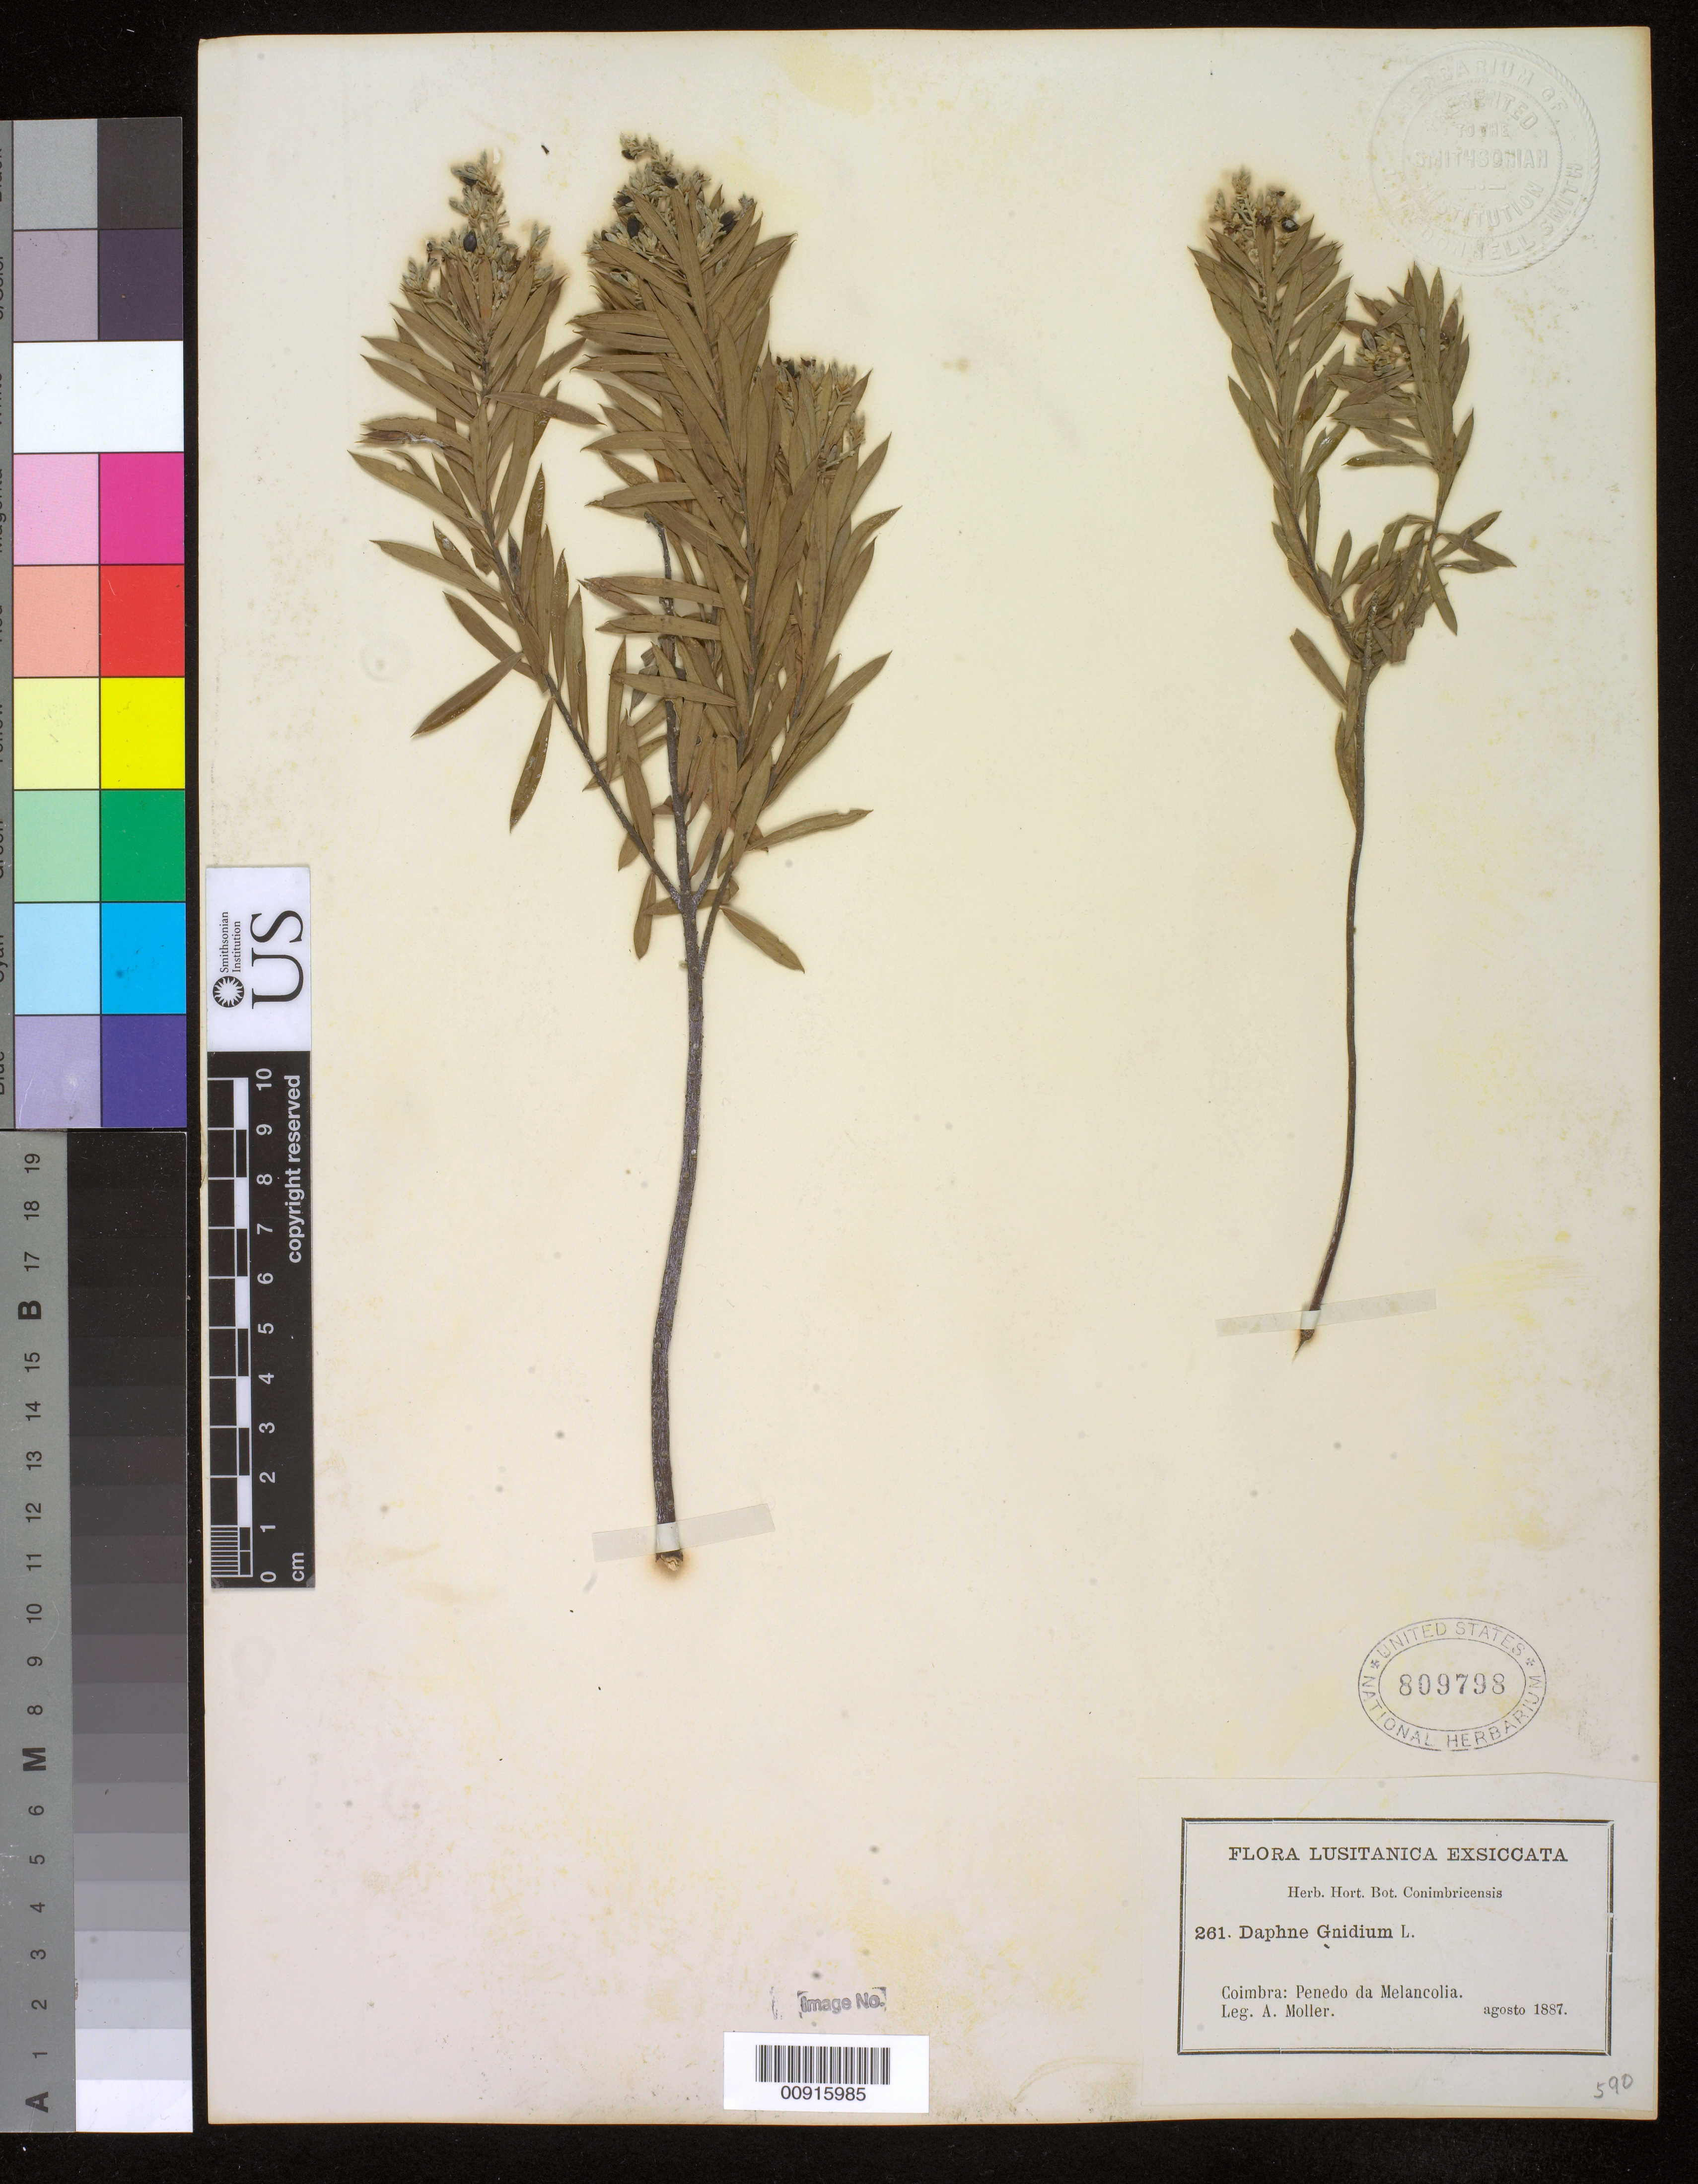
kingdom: Plantae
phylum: Tracheophyta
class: Magnoliopsida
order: Malvales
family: Thymelaeaceae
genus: Daphne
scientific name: Daphne gnidium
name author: L.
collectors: A. Moller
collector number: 261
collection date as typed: Aug 1887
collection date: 1887-08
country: Portugal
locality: Coimbra: Penedo da Melancolia.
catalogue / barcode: US 809798